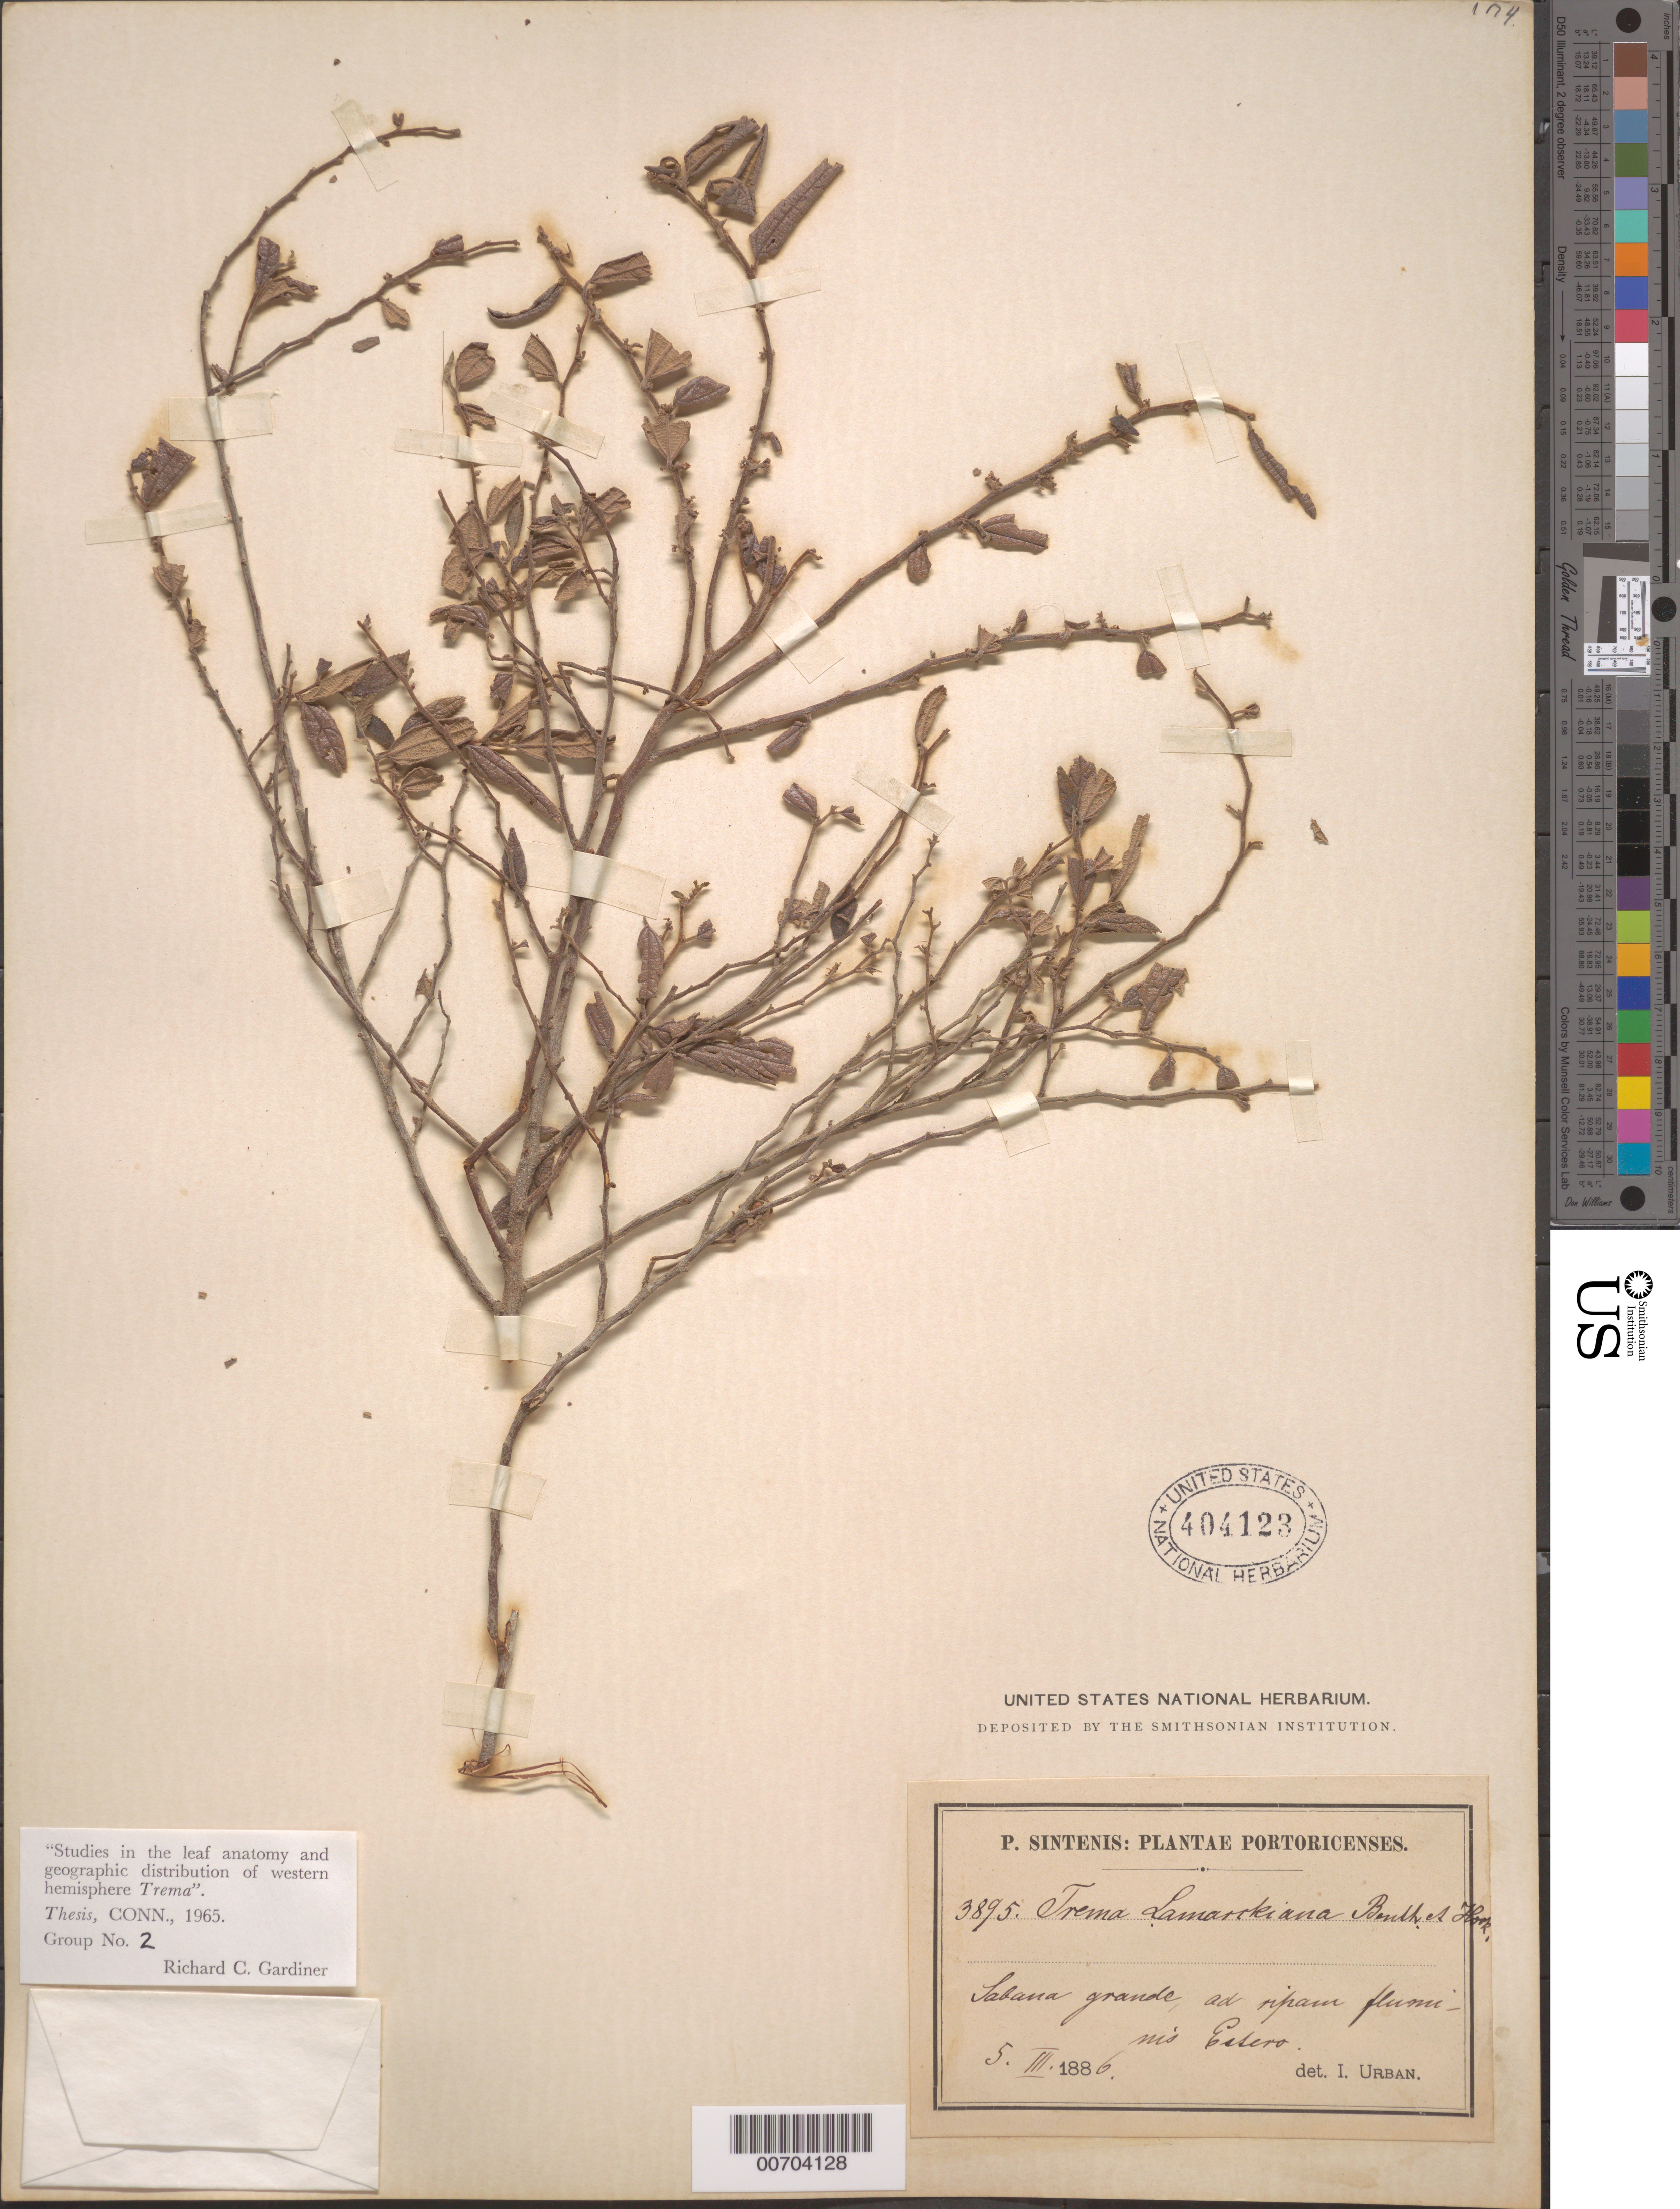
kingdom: Plantae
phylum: Tracheophyta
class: Magnoliopsida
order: Rosales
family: Cannabaceae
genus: Trema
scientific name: Trema lamarckianum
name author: (Schult.) Blume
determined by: Urban, Ignatz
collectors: P. Sintenis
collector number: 3895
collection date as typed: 05 Mar 1886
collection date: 1886-03-05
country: Puerto Rico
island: Greater Antilles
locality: Sabana grande, ad ripan flumi nis Estero.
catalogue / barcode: US 404123